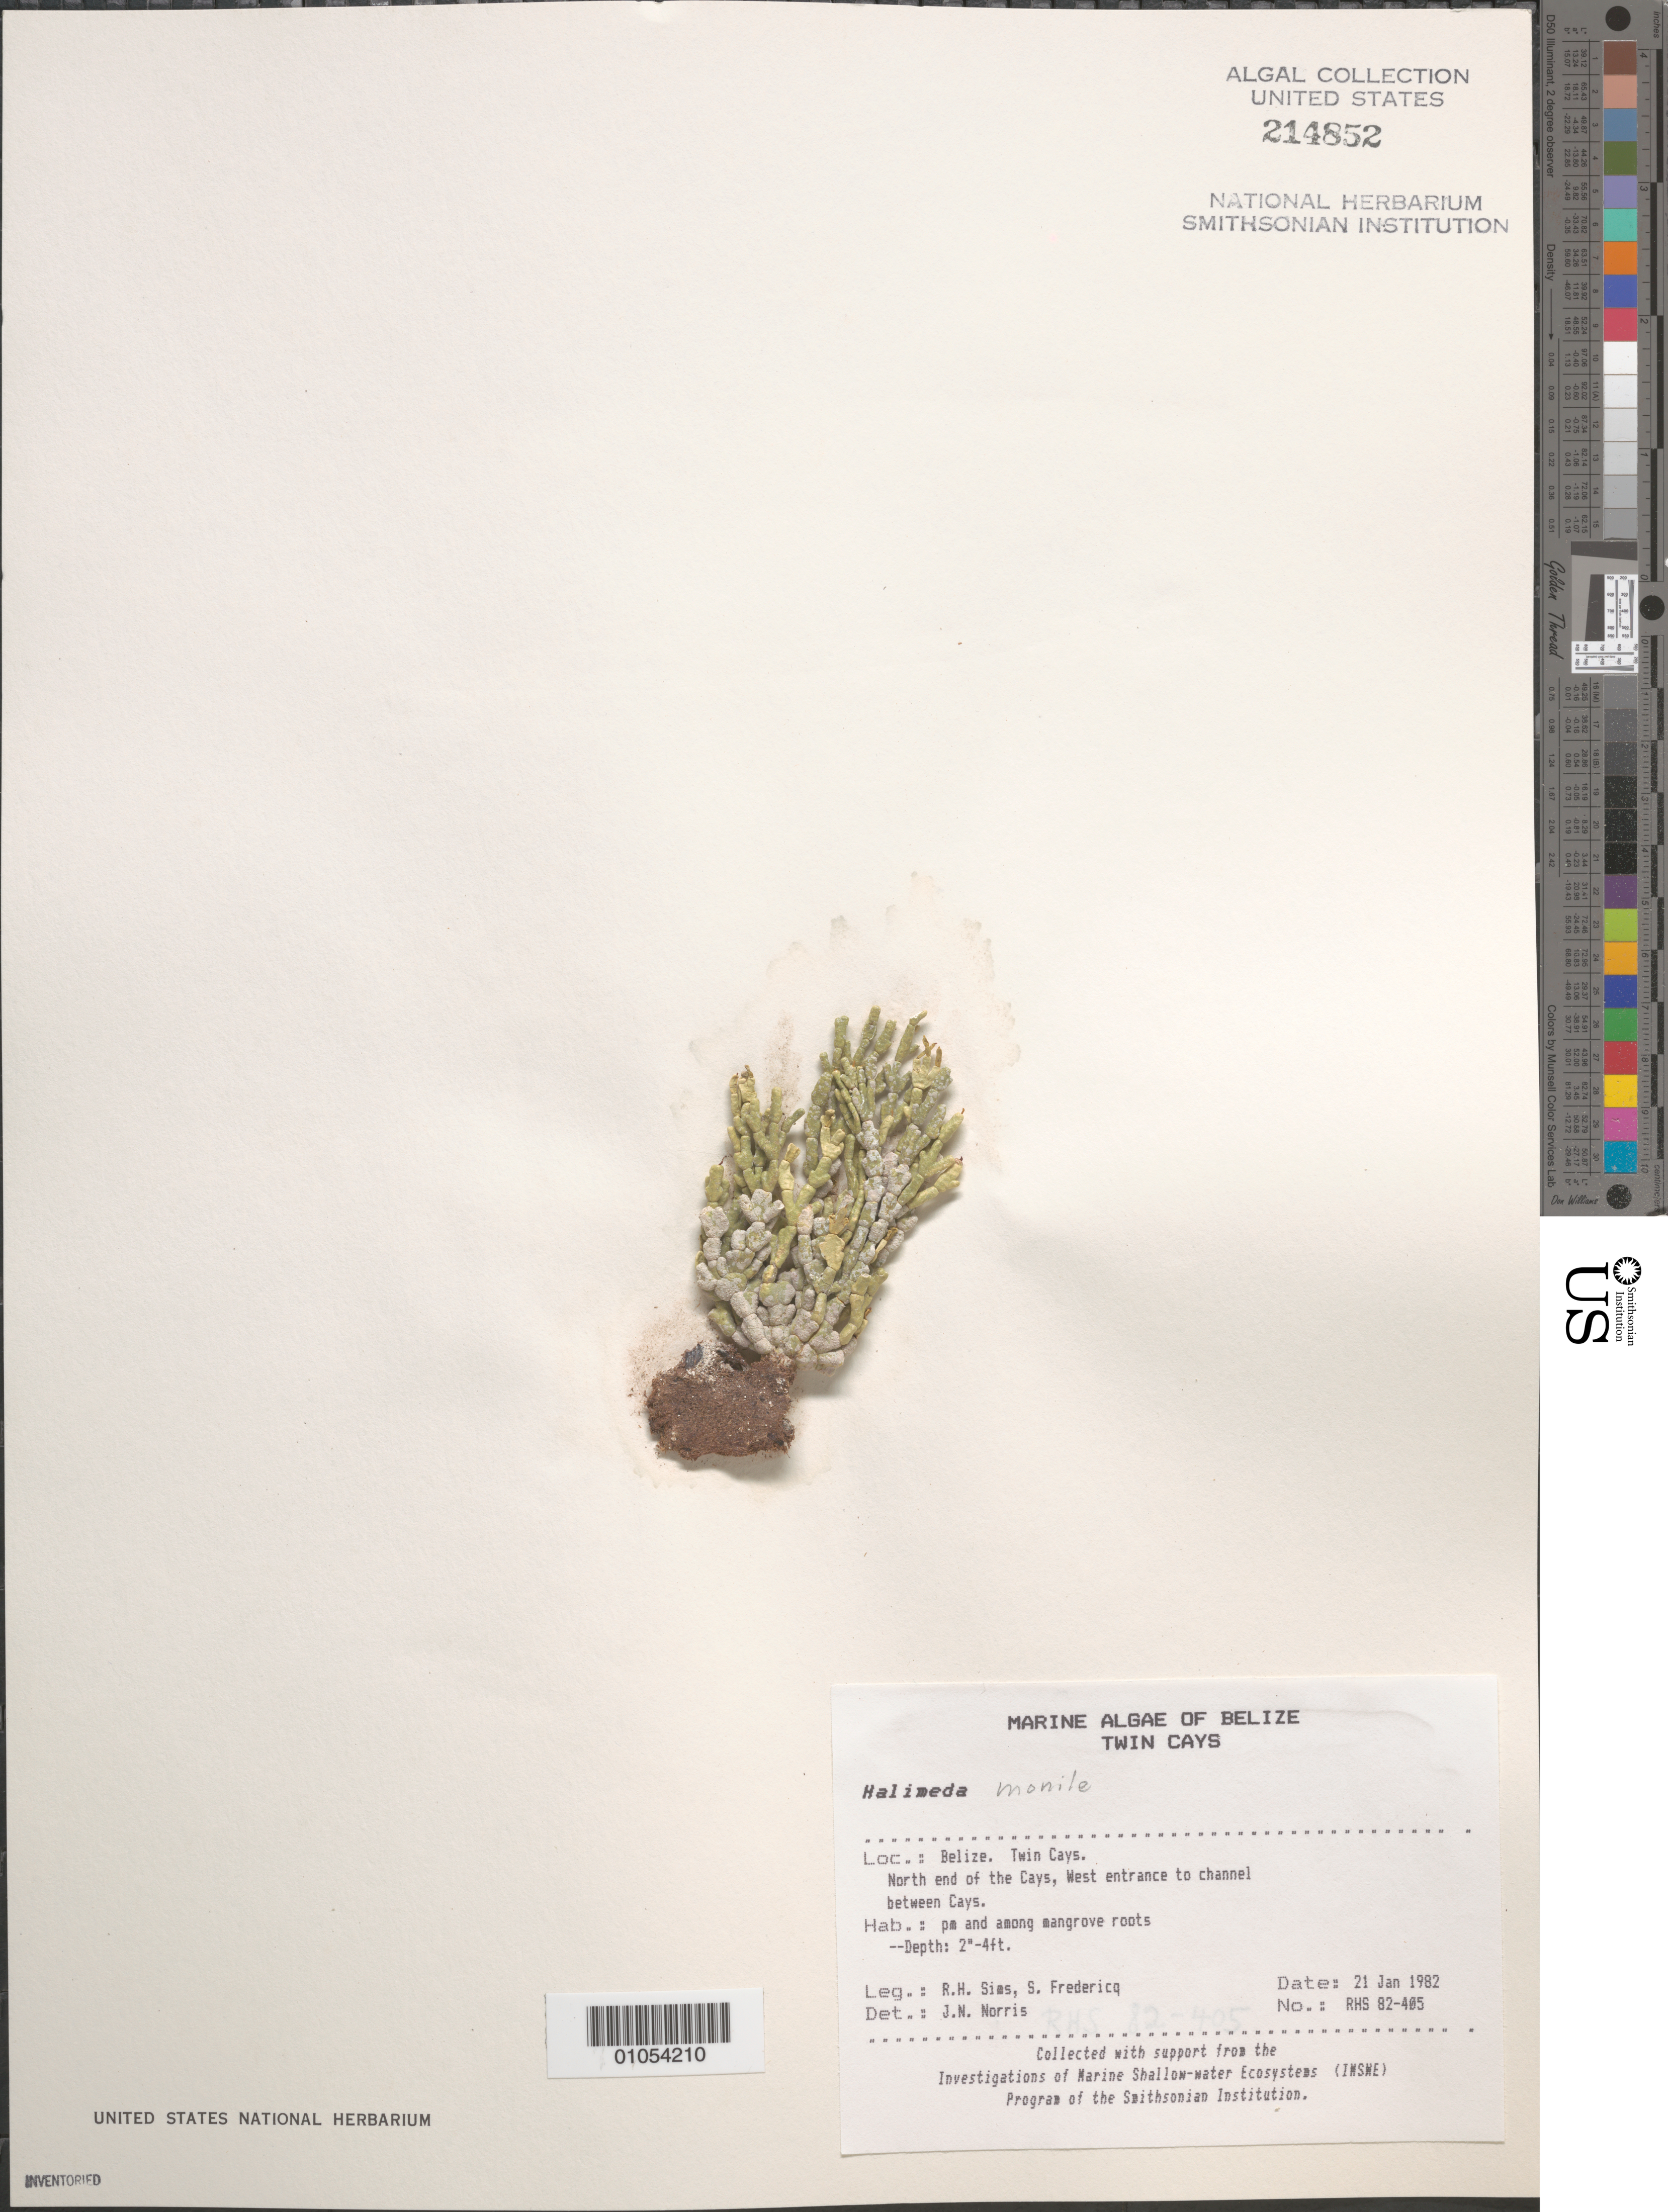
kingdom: Plantae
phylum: Chlorophyta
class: Ulvophyceae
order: Bryopsidales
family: Halimedaceae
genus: Halimeda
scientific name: Halimeda monile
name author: (J. Ellis & Sol.) J.V.Lamouroux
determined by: Norris, James N.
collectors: R. H. Sims & S. Fredericq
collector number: RHS 82-405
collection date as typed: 21 Jan 1982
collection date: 1982-01-21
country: Belize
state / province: Stann Creek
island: Twin Cays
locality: North end of the cays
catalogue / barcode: US 214852